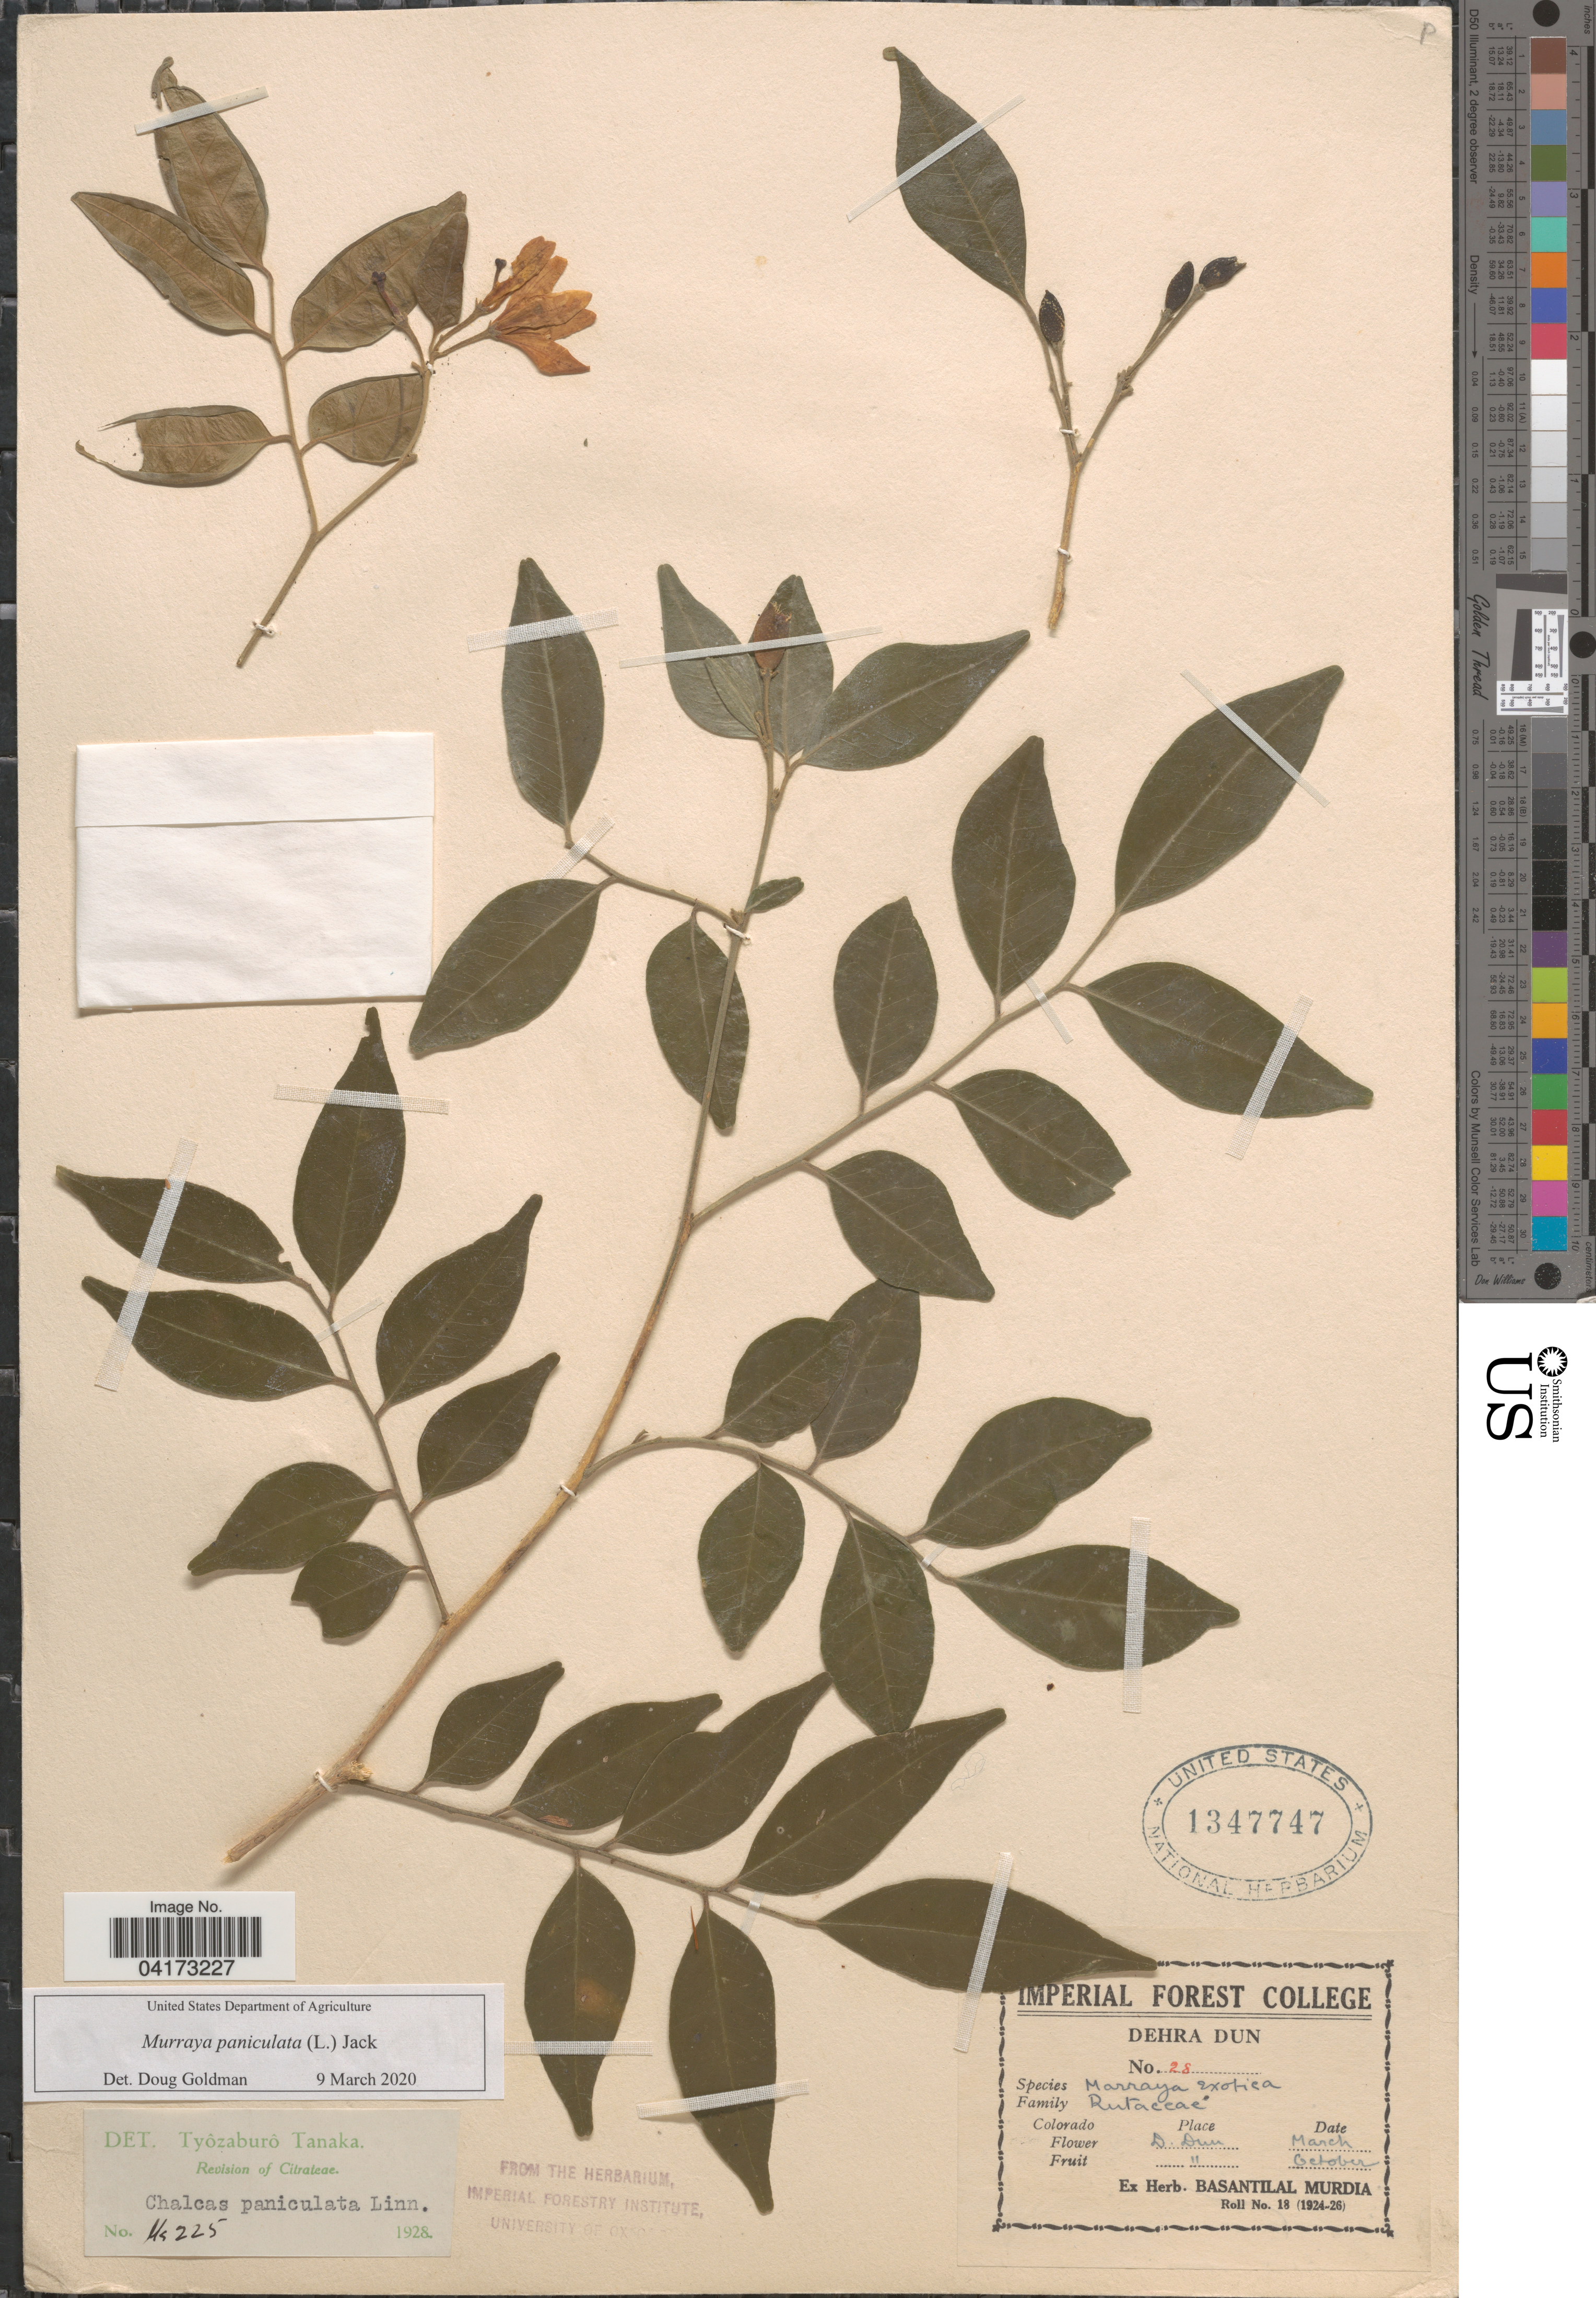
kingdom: Plantae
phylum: Tracheophyta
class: Magnoliopsida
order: Sapindales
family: Rutaceae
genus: Murraya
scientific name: Murraya paniculata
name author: (L.) Jack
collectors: Ex herb. Basantilal Murdia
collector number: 28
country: India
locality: Dehra Dun.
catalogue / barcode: US 1347747